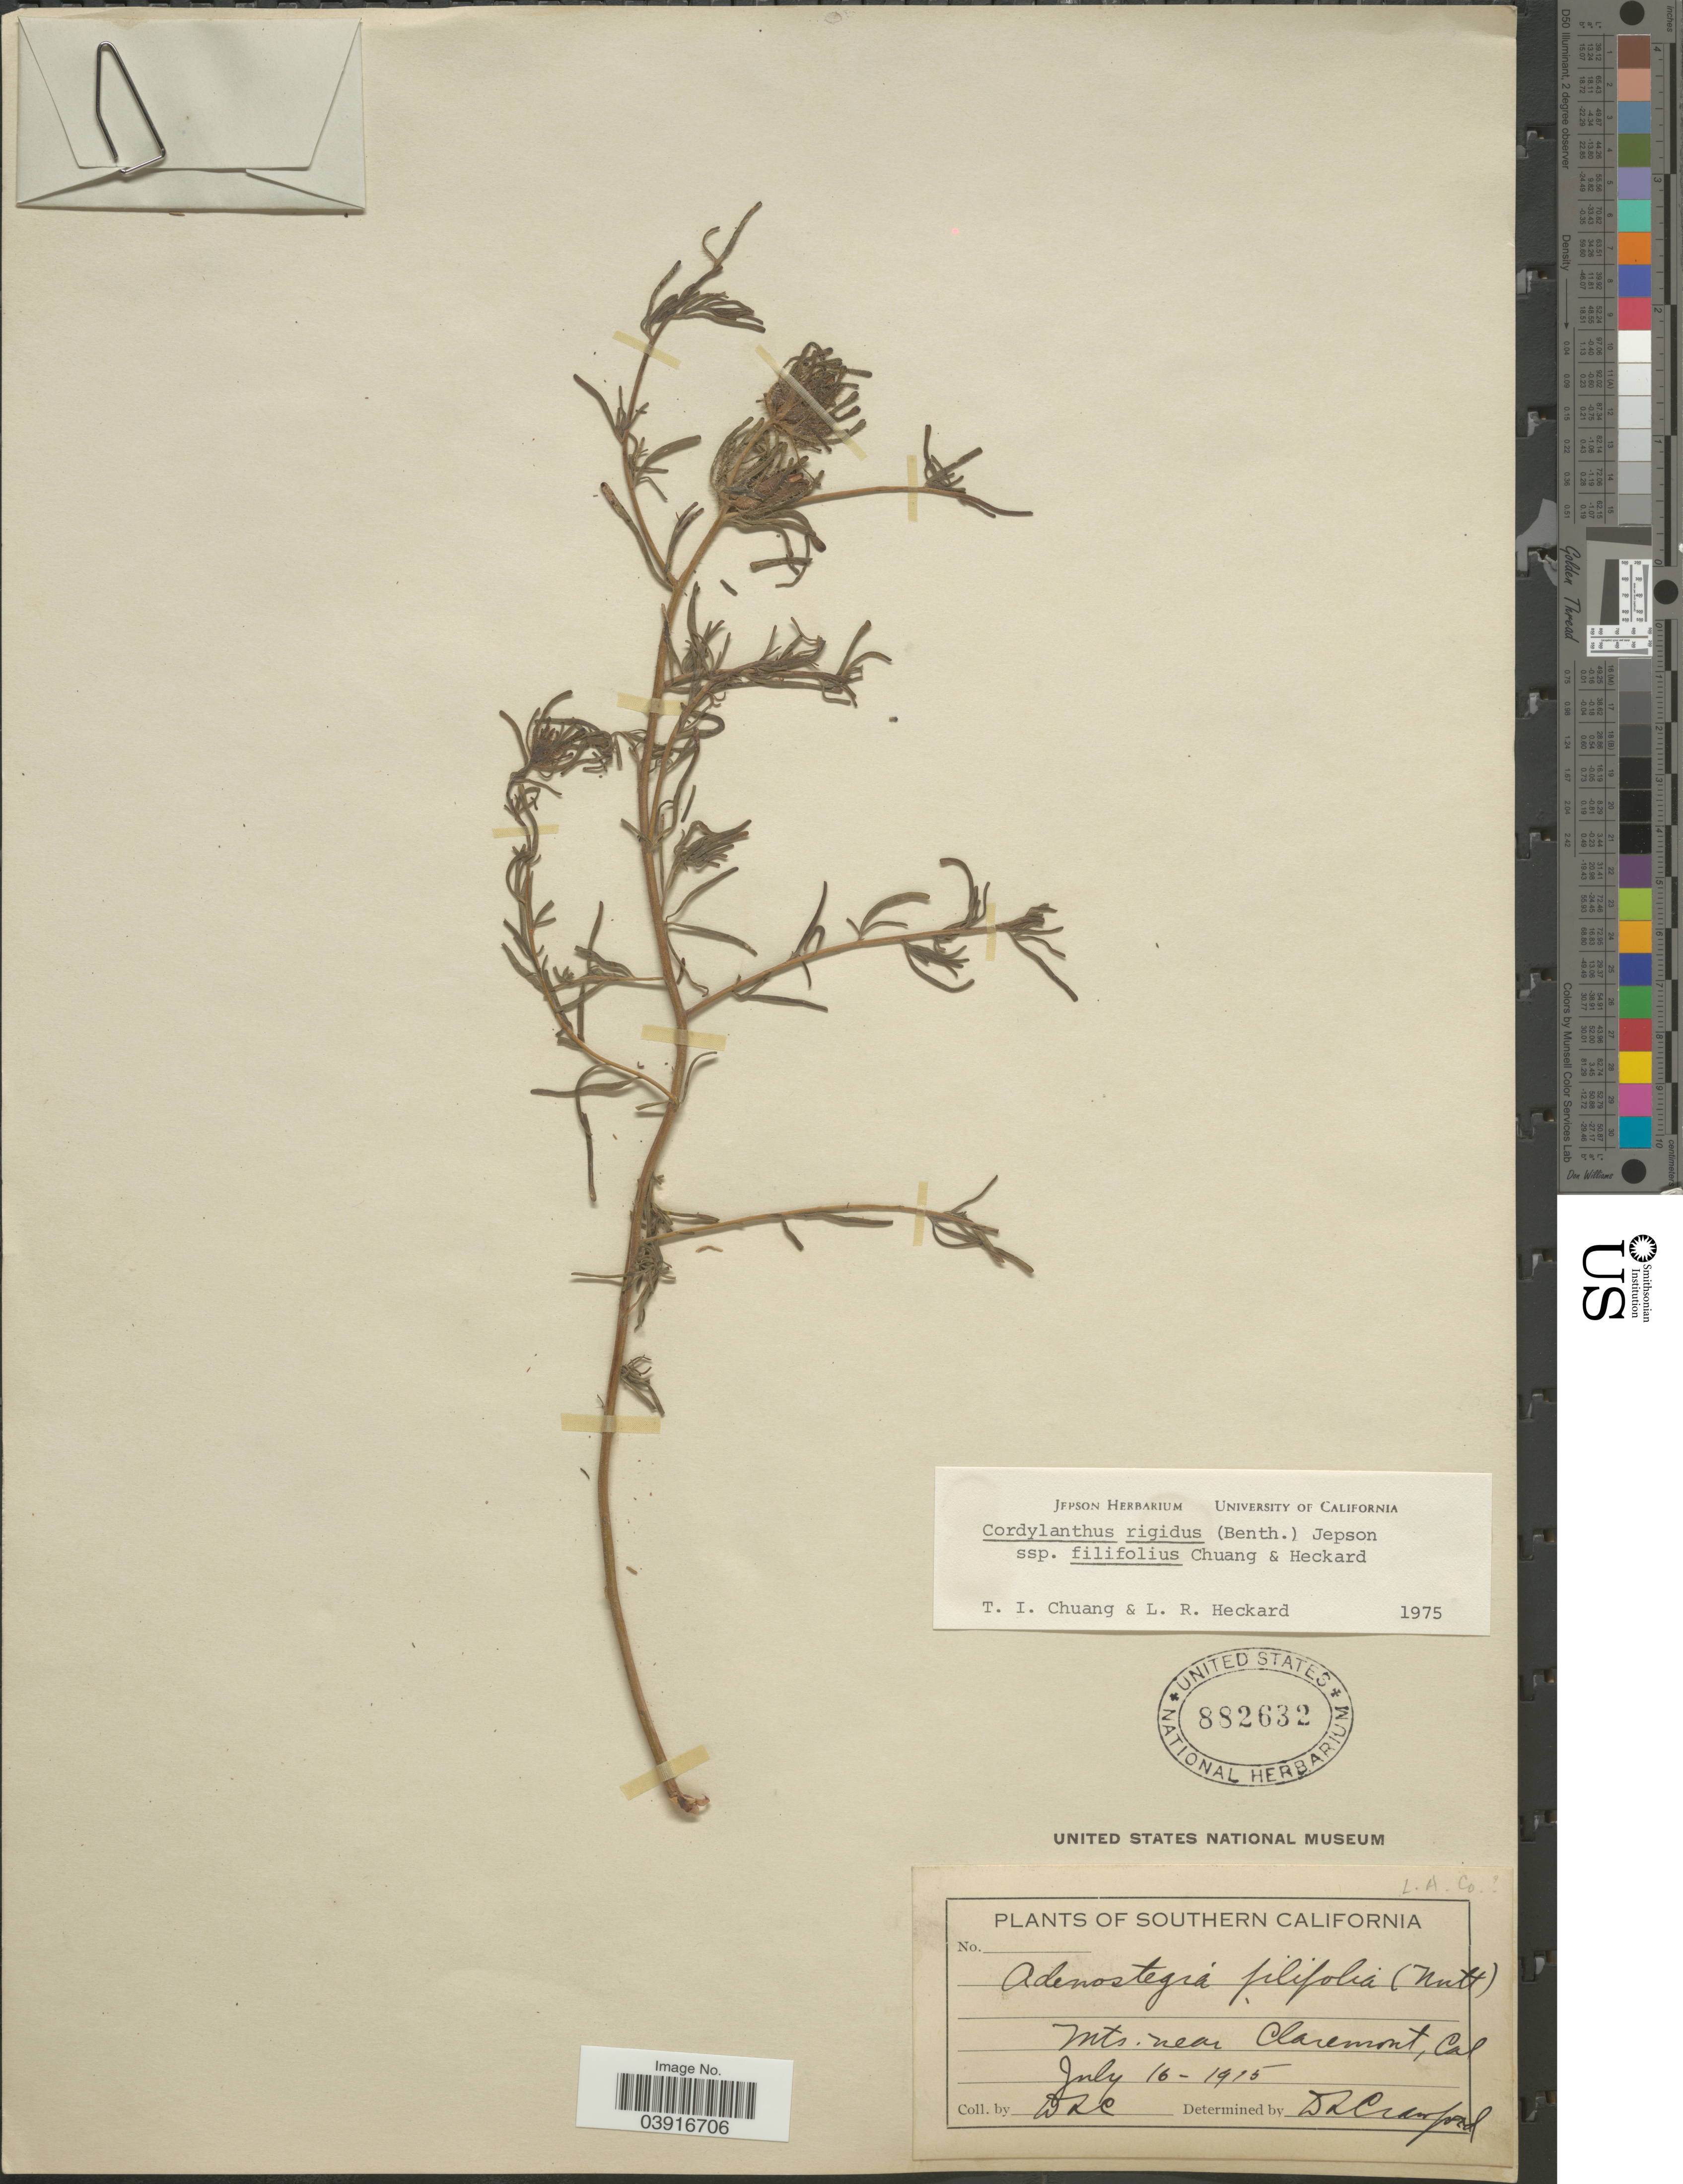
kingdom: Plantae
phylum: Tracheophyta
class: Magnoliopsida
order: Lamiales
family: Orobanchaceae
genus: Cordylanthus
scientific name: Cordylanthus rigidus subsp. filifolius T.I. Chuang & Heckard, ined.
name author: T.I. Chuang & Heckard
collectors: D. L. Crawford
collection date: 1915-07-16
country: United States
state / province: California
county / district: Los Angeles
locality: Southern California. L.A. Co. Mts near Claremont.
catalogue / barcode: US 882632